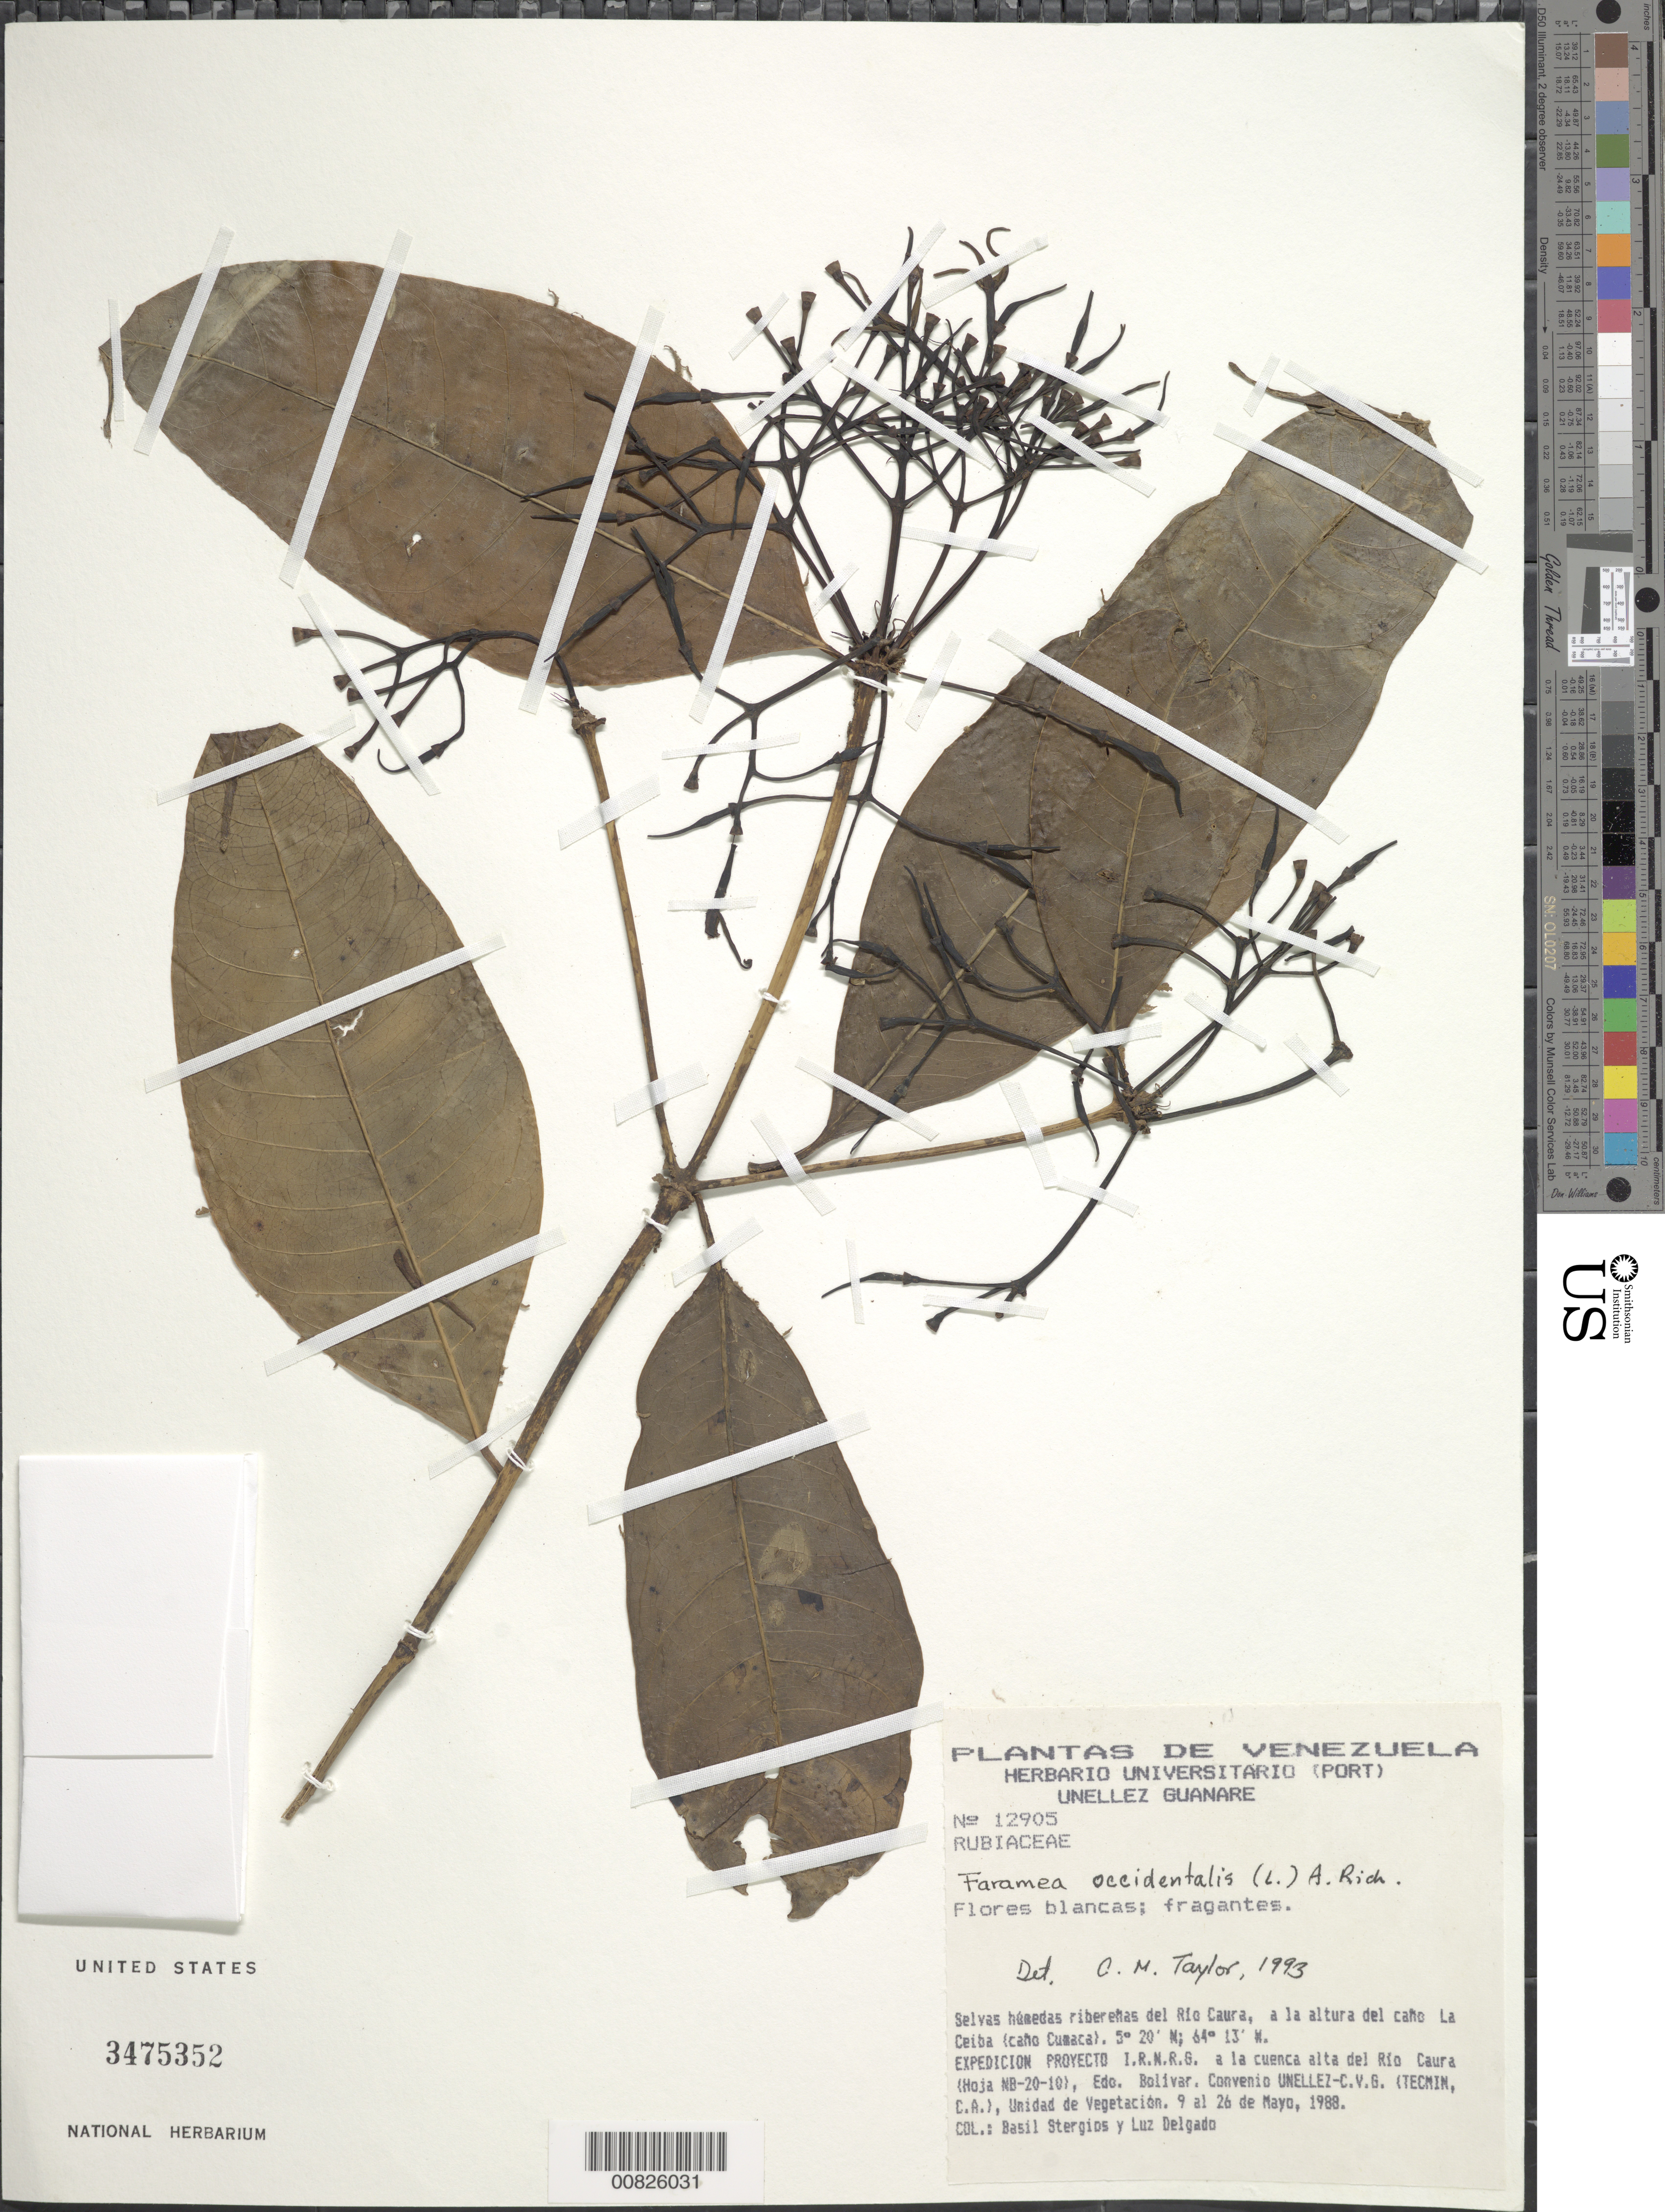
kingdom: Plantae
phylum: Tracheophyta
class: Magnoliopsida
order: Gentianales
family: Rubiaceae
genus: Faramea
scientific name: Faramea occidentalis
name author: (L.) A. Rich.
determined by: Kirkbride, J. H.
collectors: B. G. Stergios & L. Delgado V.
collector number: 12905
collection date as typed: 9-May-88 to 26-May-88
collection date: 1988-05-09/1988-05-26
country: Venezuela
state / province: Bolívar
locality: Río Caura, Caño La Ceiba (Caño Cumaca)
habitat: Selvas húmedas ribereñas del río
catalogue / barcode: US 3475352